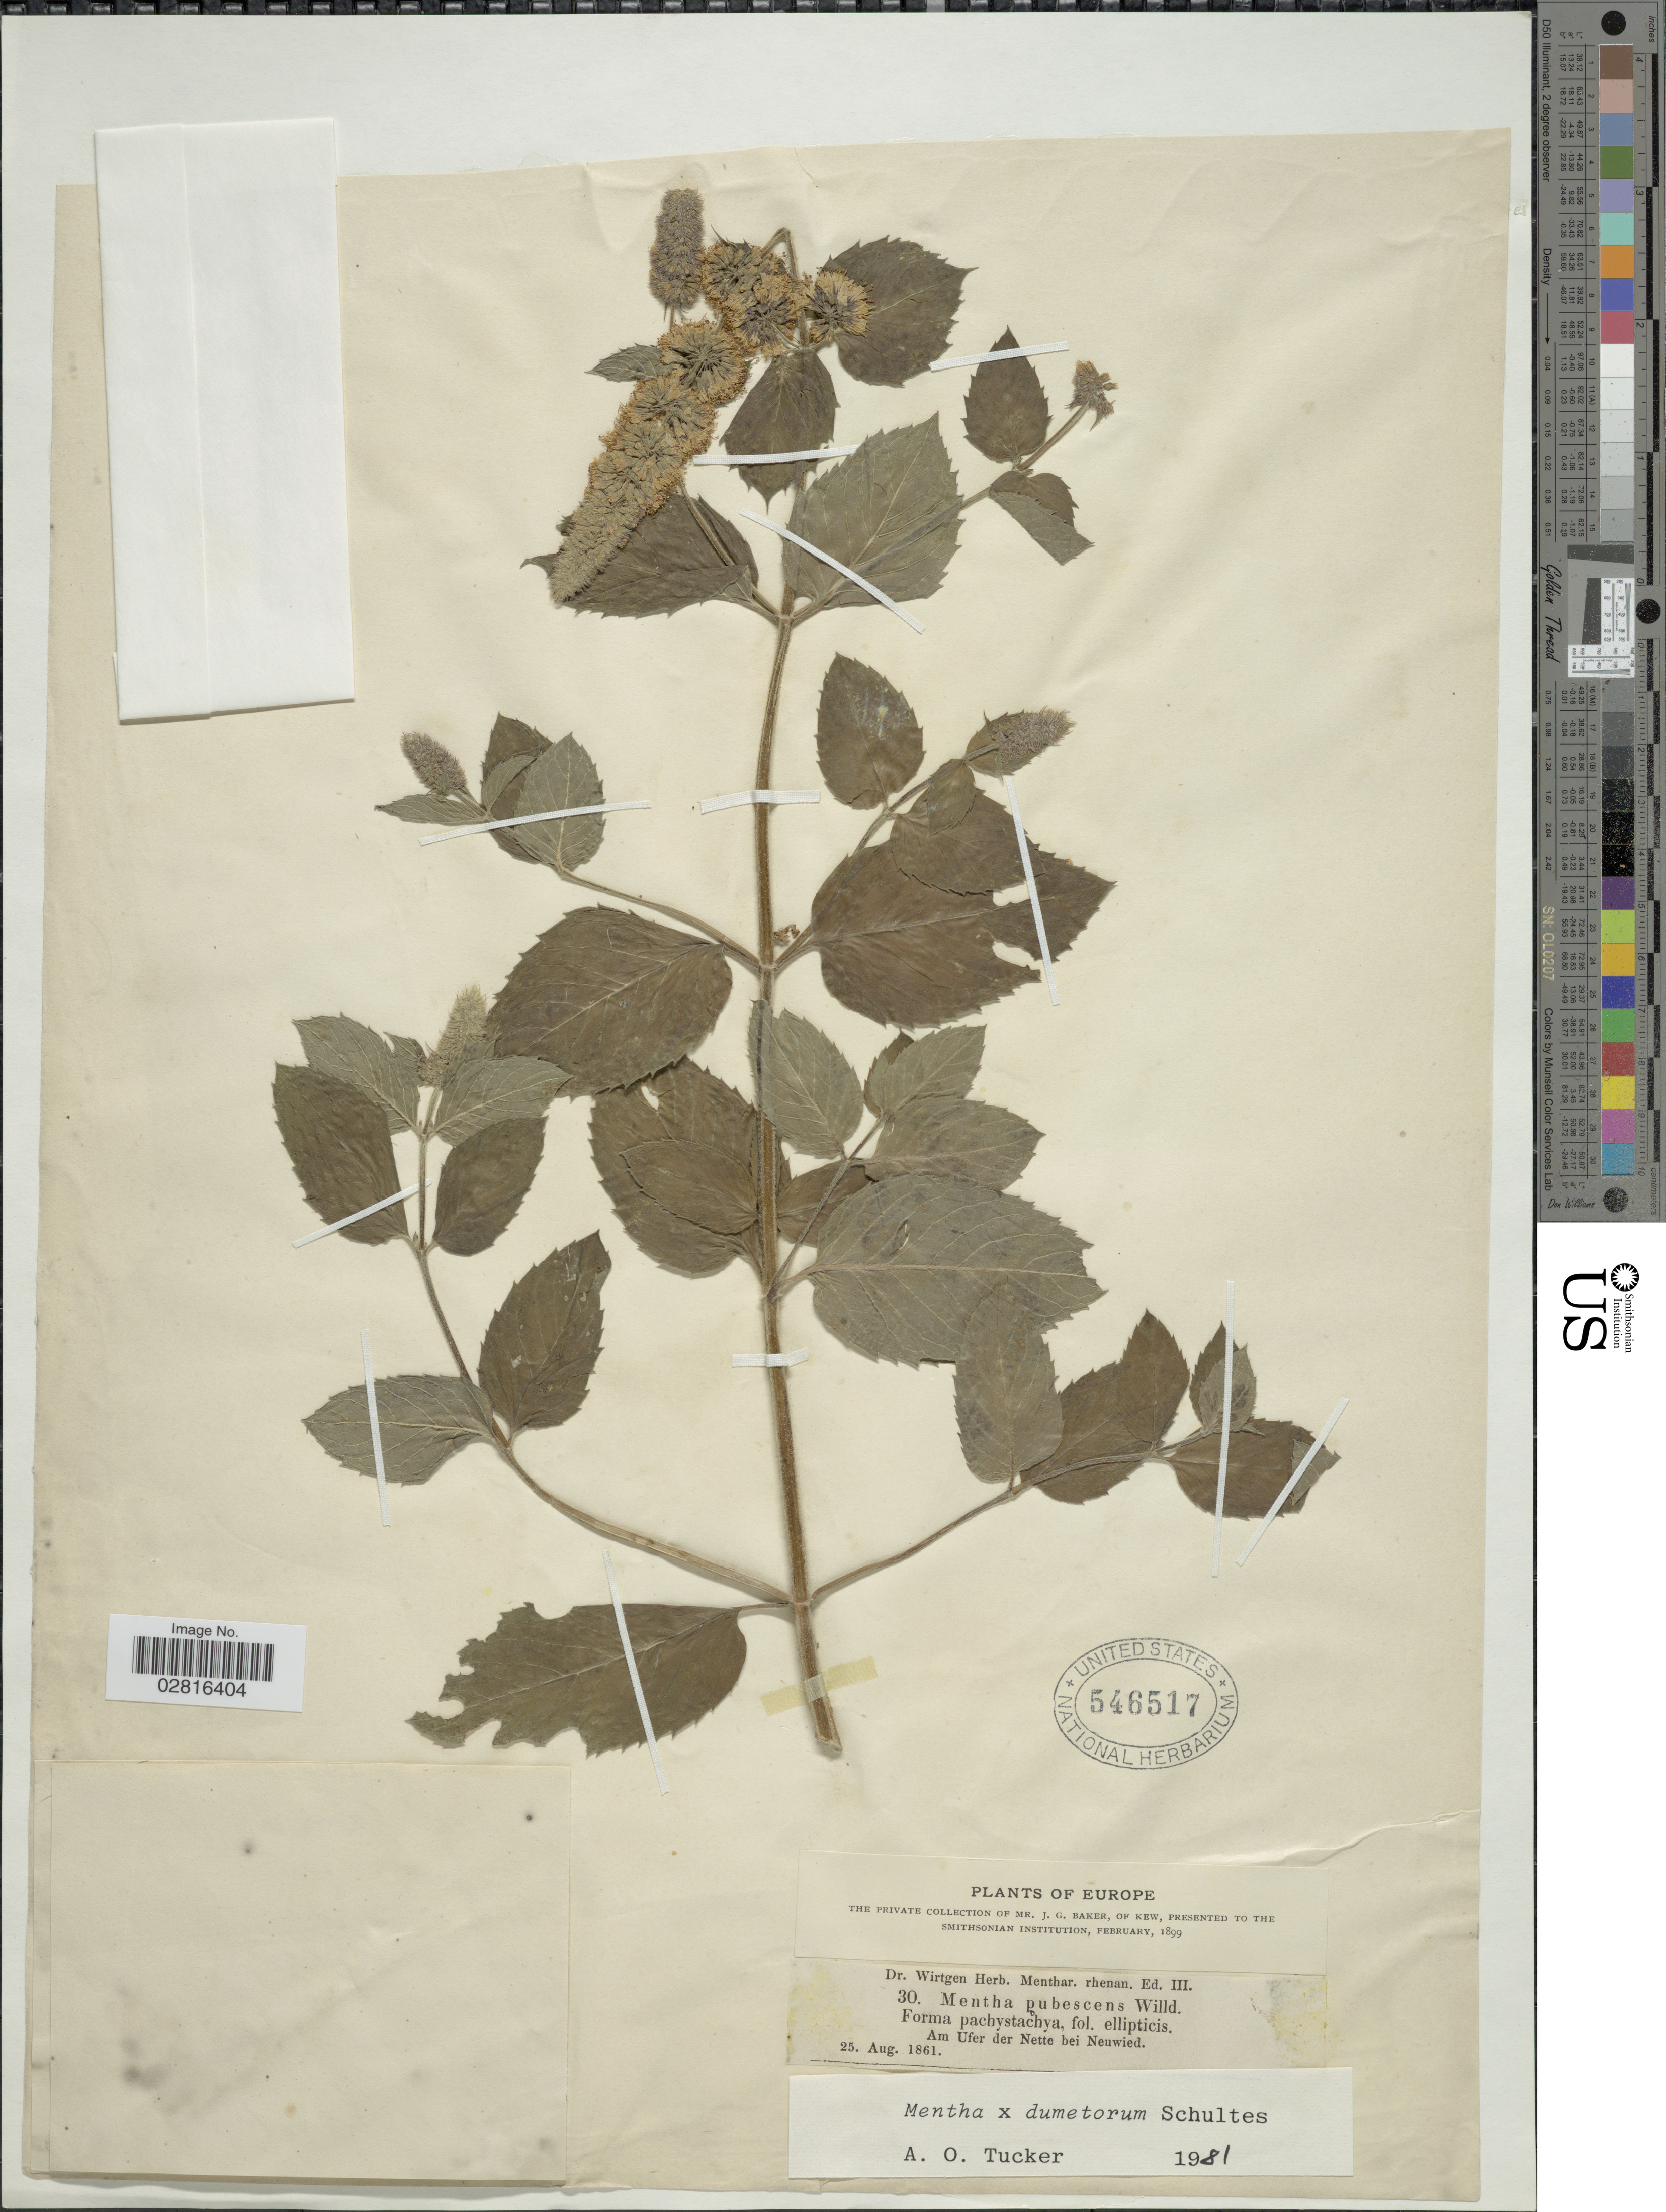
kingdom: Plantae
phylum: Tracheophyta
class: Magnoliopsida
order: Lamiales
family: Lamiaceae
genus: Mentha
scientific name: Mentha x dumetorum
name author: Schult.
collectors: J. G. Baker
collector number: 30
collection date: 1861-08-25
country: Germany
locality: Am Ufer der Nette bei Neuwied. Europe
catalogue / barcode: US 546517